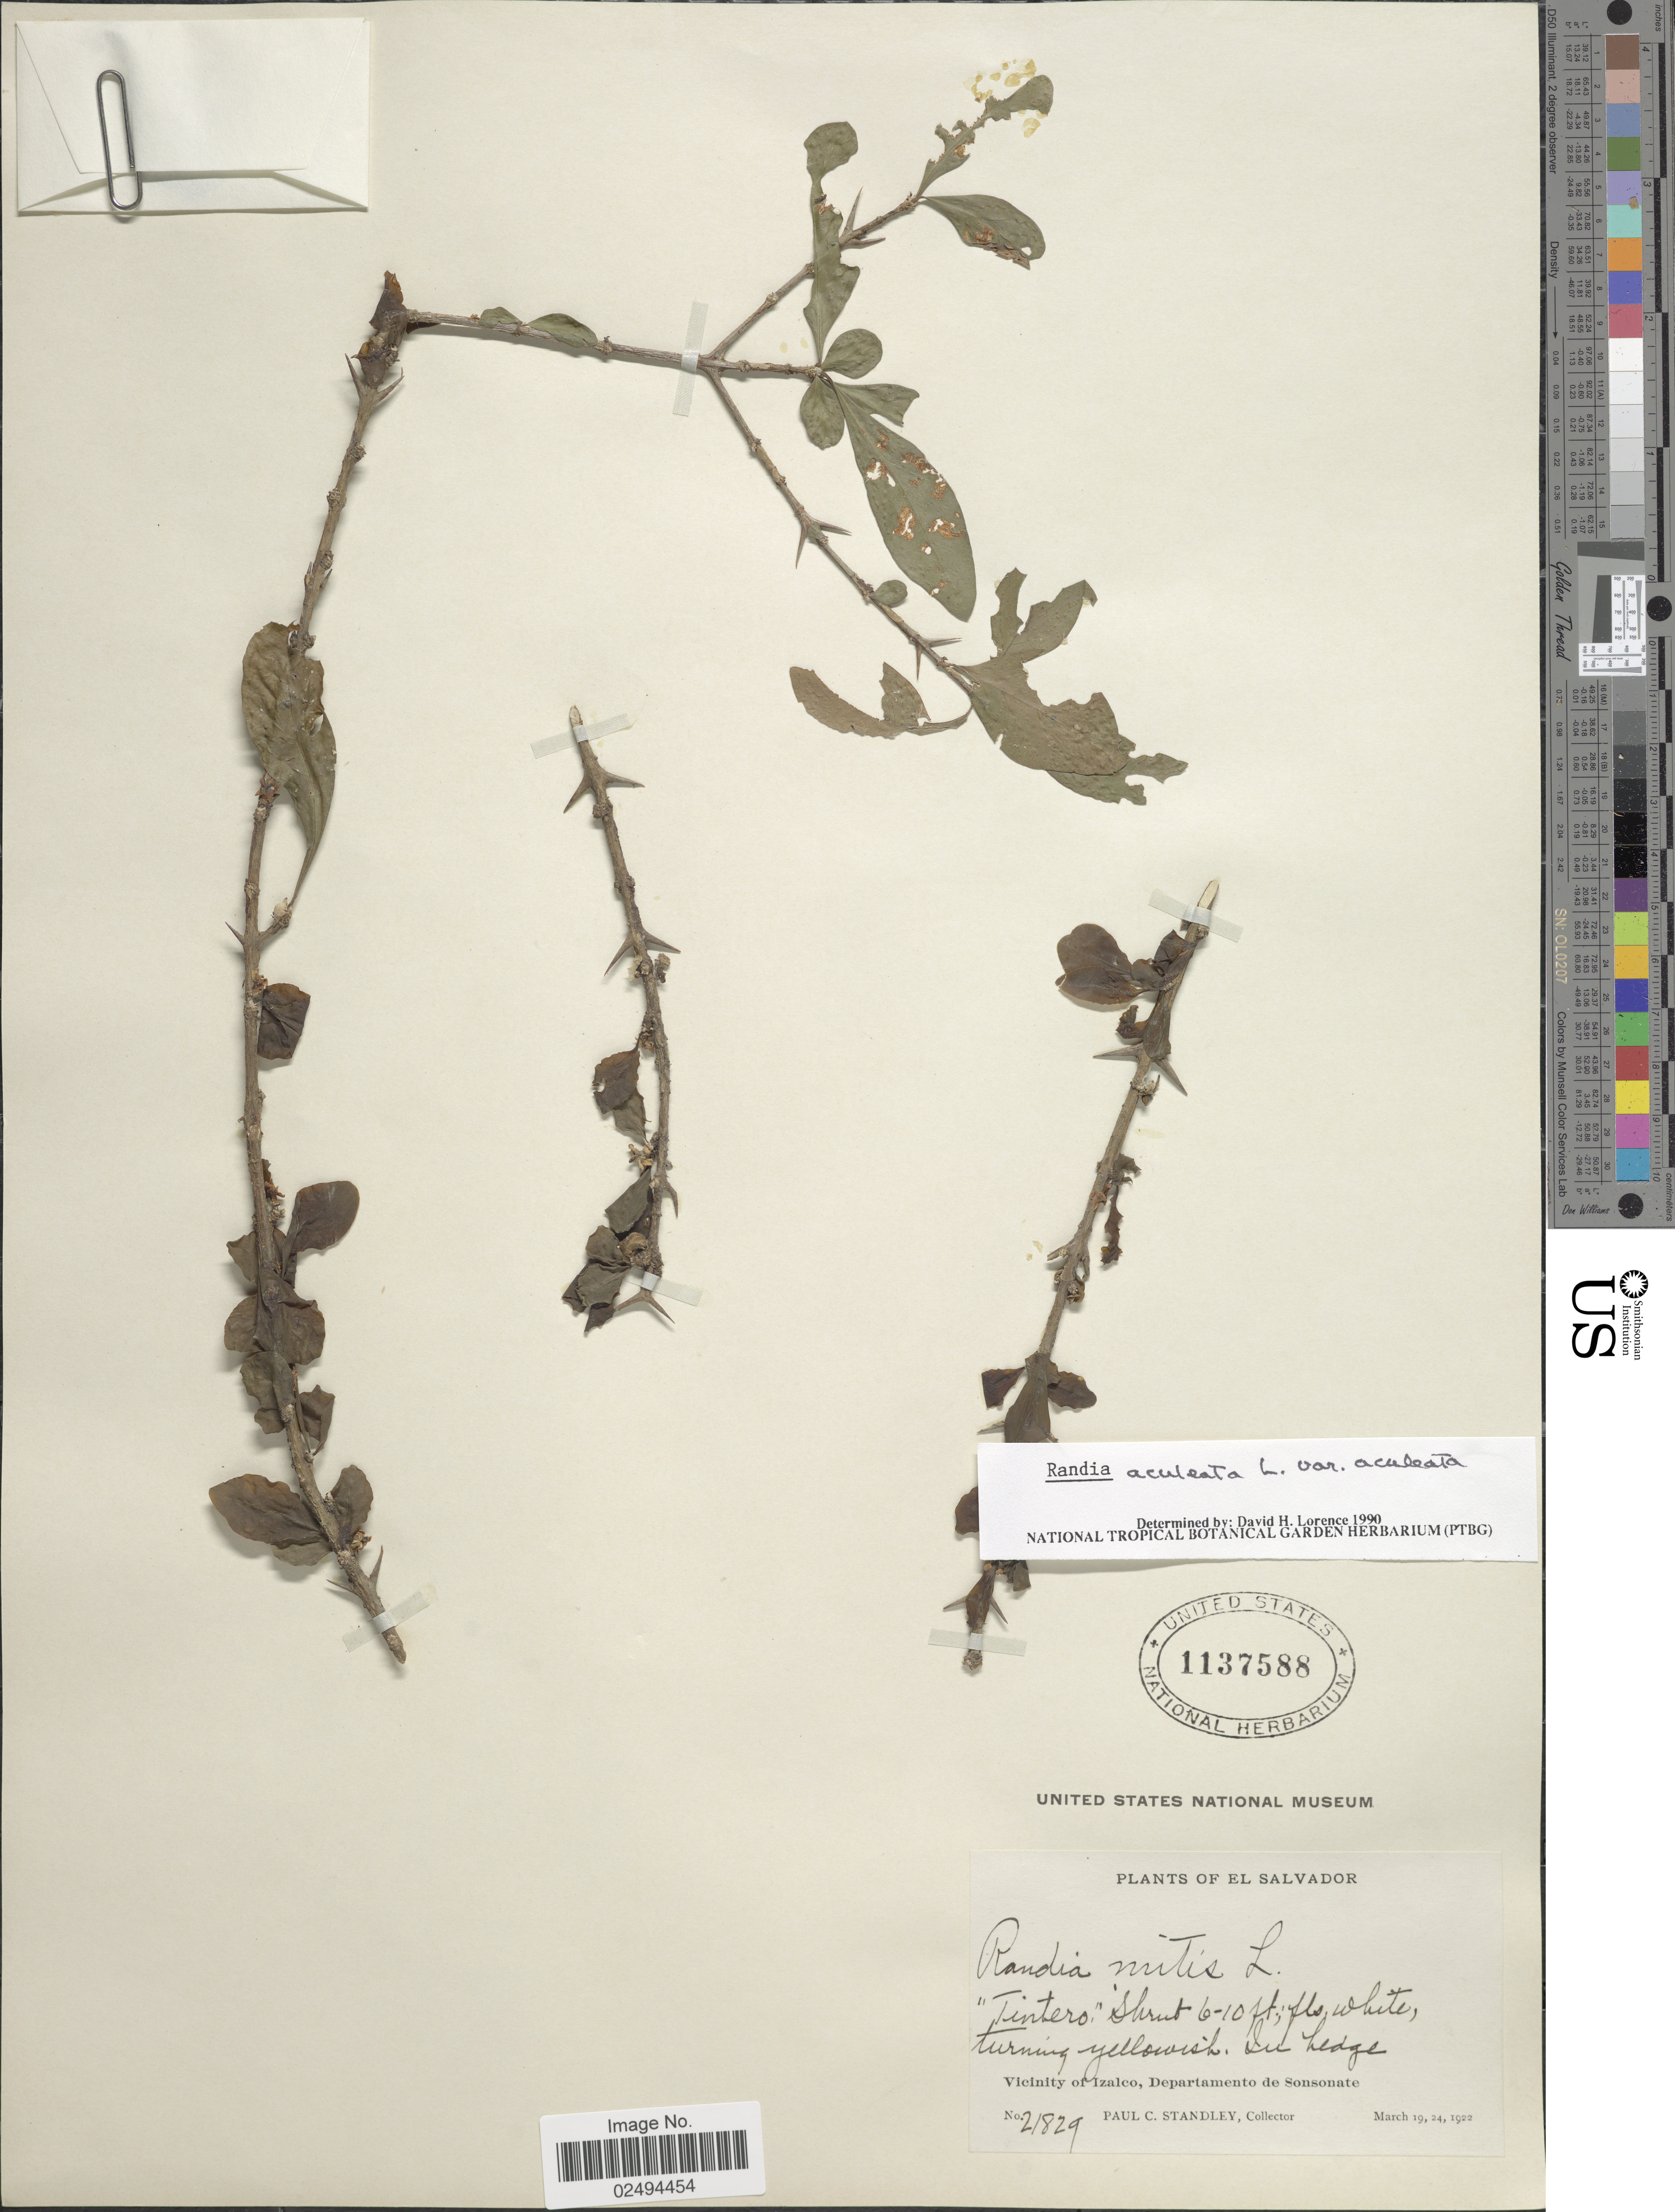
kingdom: Plantae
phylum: Tracheophyta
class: Magnoliopsida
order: Gentianales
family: Rubiaceae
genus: Randia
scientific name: Randia aculeata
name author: L.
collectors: P. C. Standley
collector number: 21829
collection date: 1922-03-19/1922-03-24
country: El Salvador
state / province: Sonsonate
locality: Vicinity of Izalco, Departamento de Sonsonate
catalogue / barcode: US 1137588